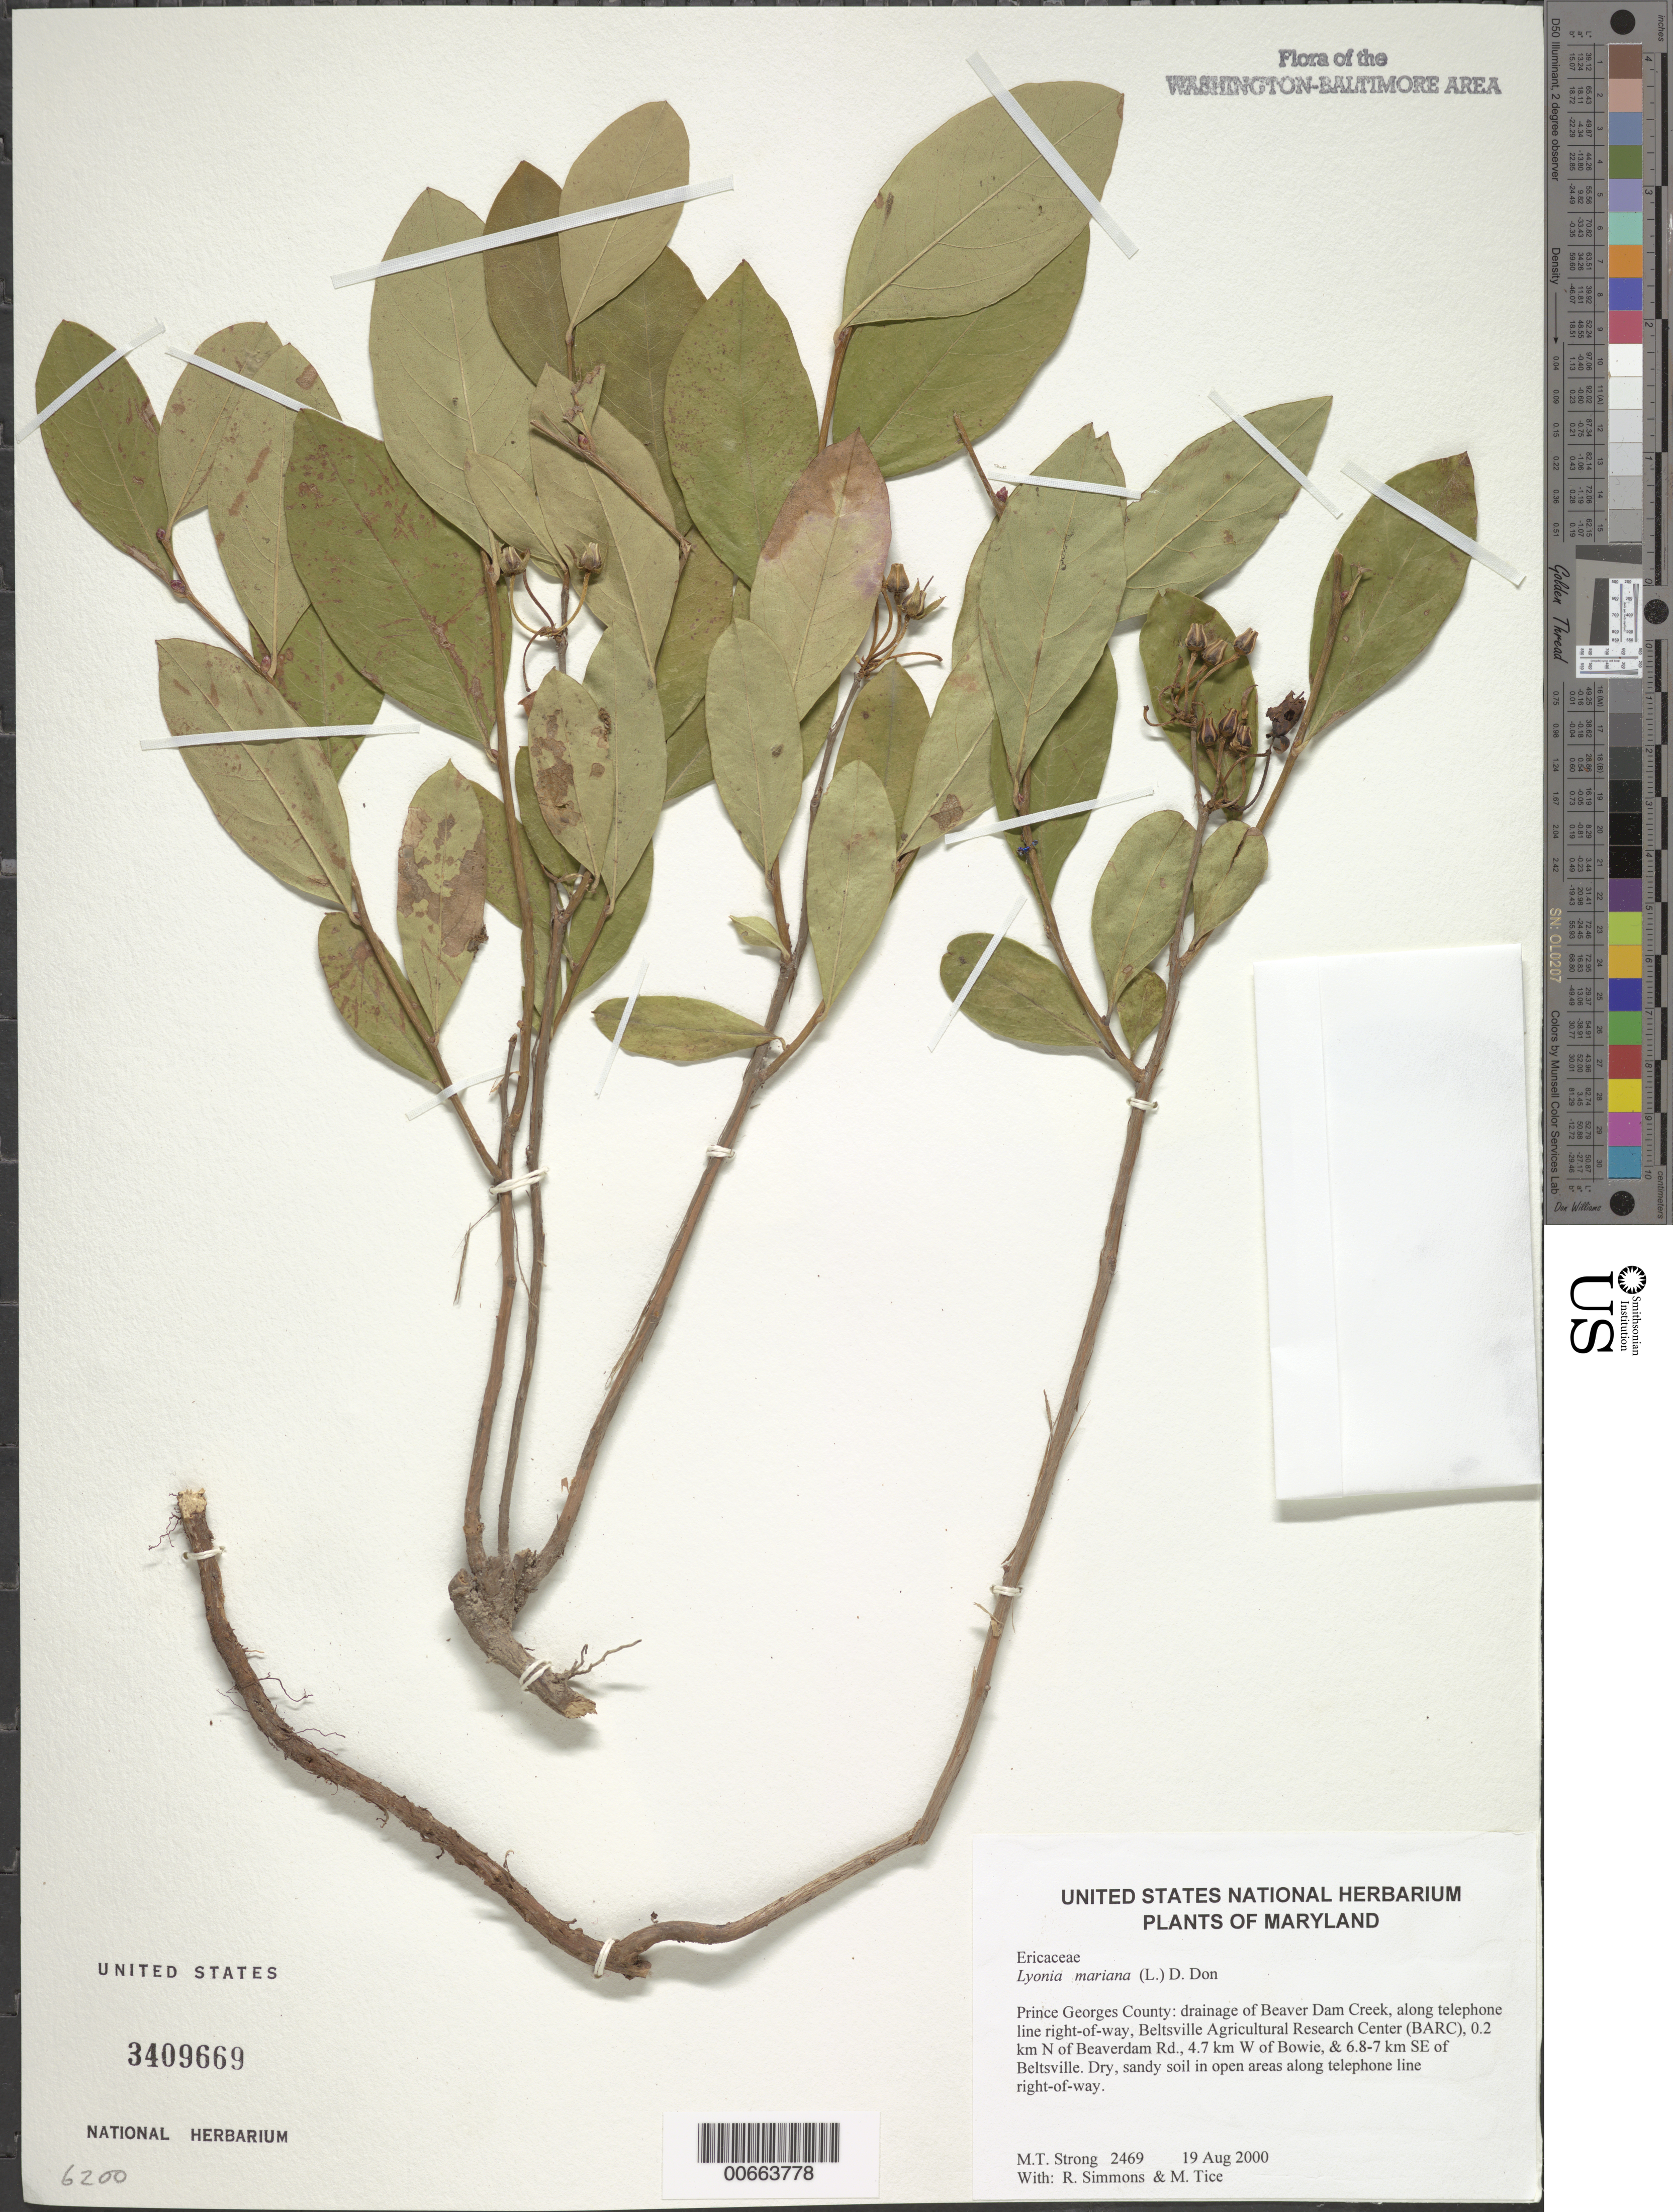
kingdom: Plantae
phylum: Tracheophyta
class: Magnoliopsida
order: Ericales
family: Ericaceae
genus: Lyonia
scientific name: Lyonia mariana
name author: (L.) D. Don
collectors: M. T. Strong, R. Simmons & M. Tice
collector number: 2469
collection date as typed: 19 Aug 2000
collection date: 2000-08-19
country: United States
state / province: Maryland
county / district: Prince George's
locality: Drainage of Beaver Dam Creek, along telephone line right-of-way, Beltsville Agricultural Research Center (BARC), 0.2 km N of Beaverdam Rd., 4.7 km W of Bowie, & 6.8-7 km SE of Beltsville.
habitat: Dry, sandy soil in open areas along telephone line right-of-way.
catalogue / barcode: US 3409669